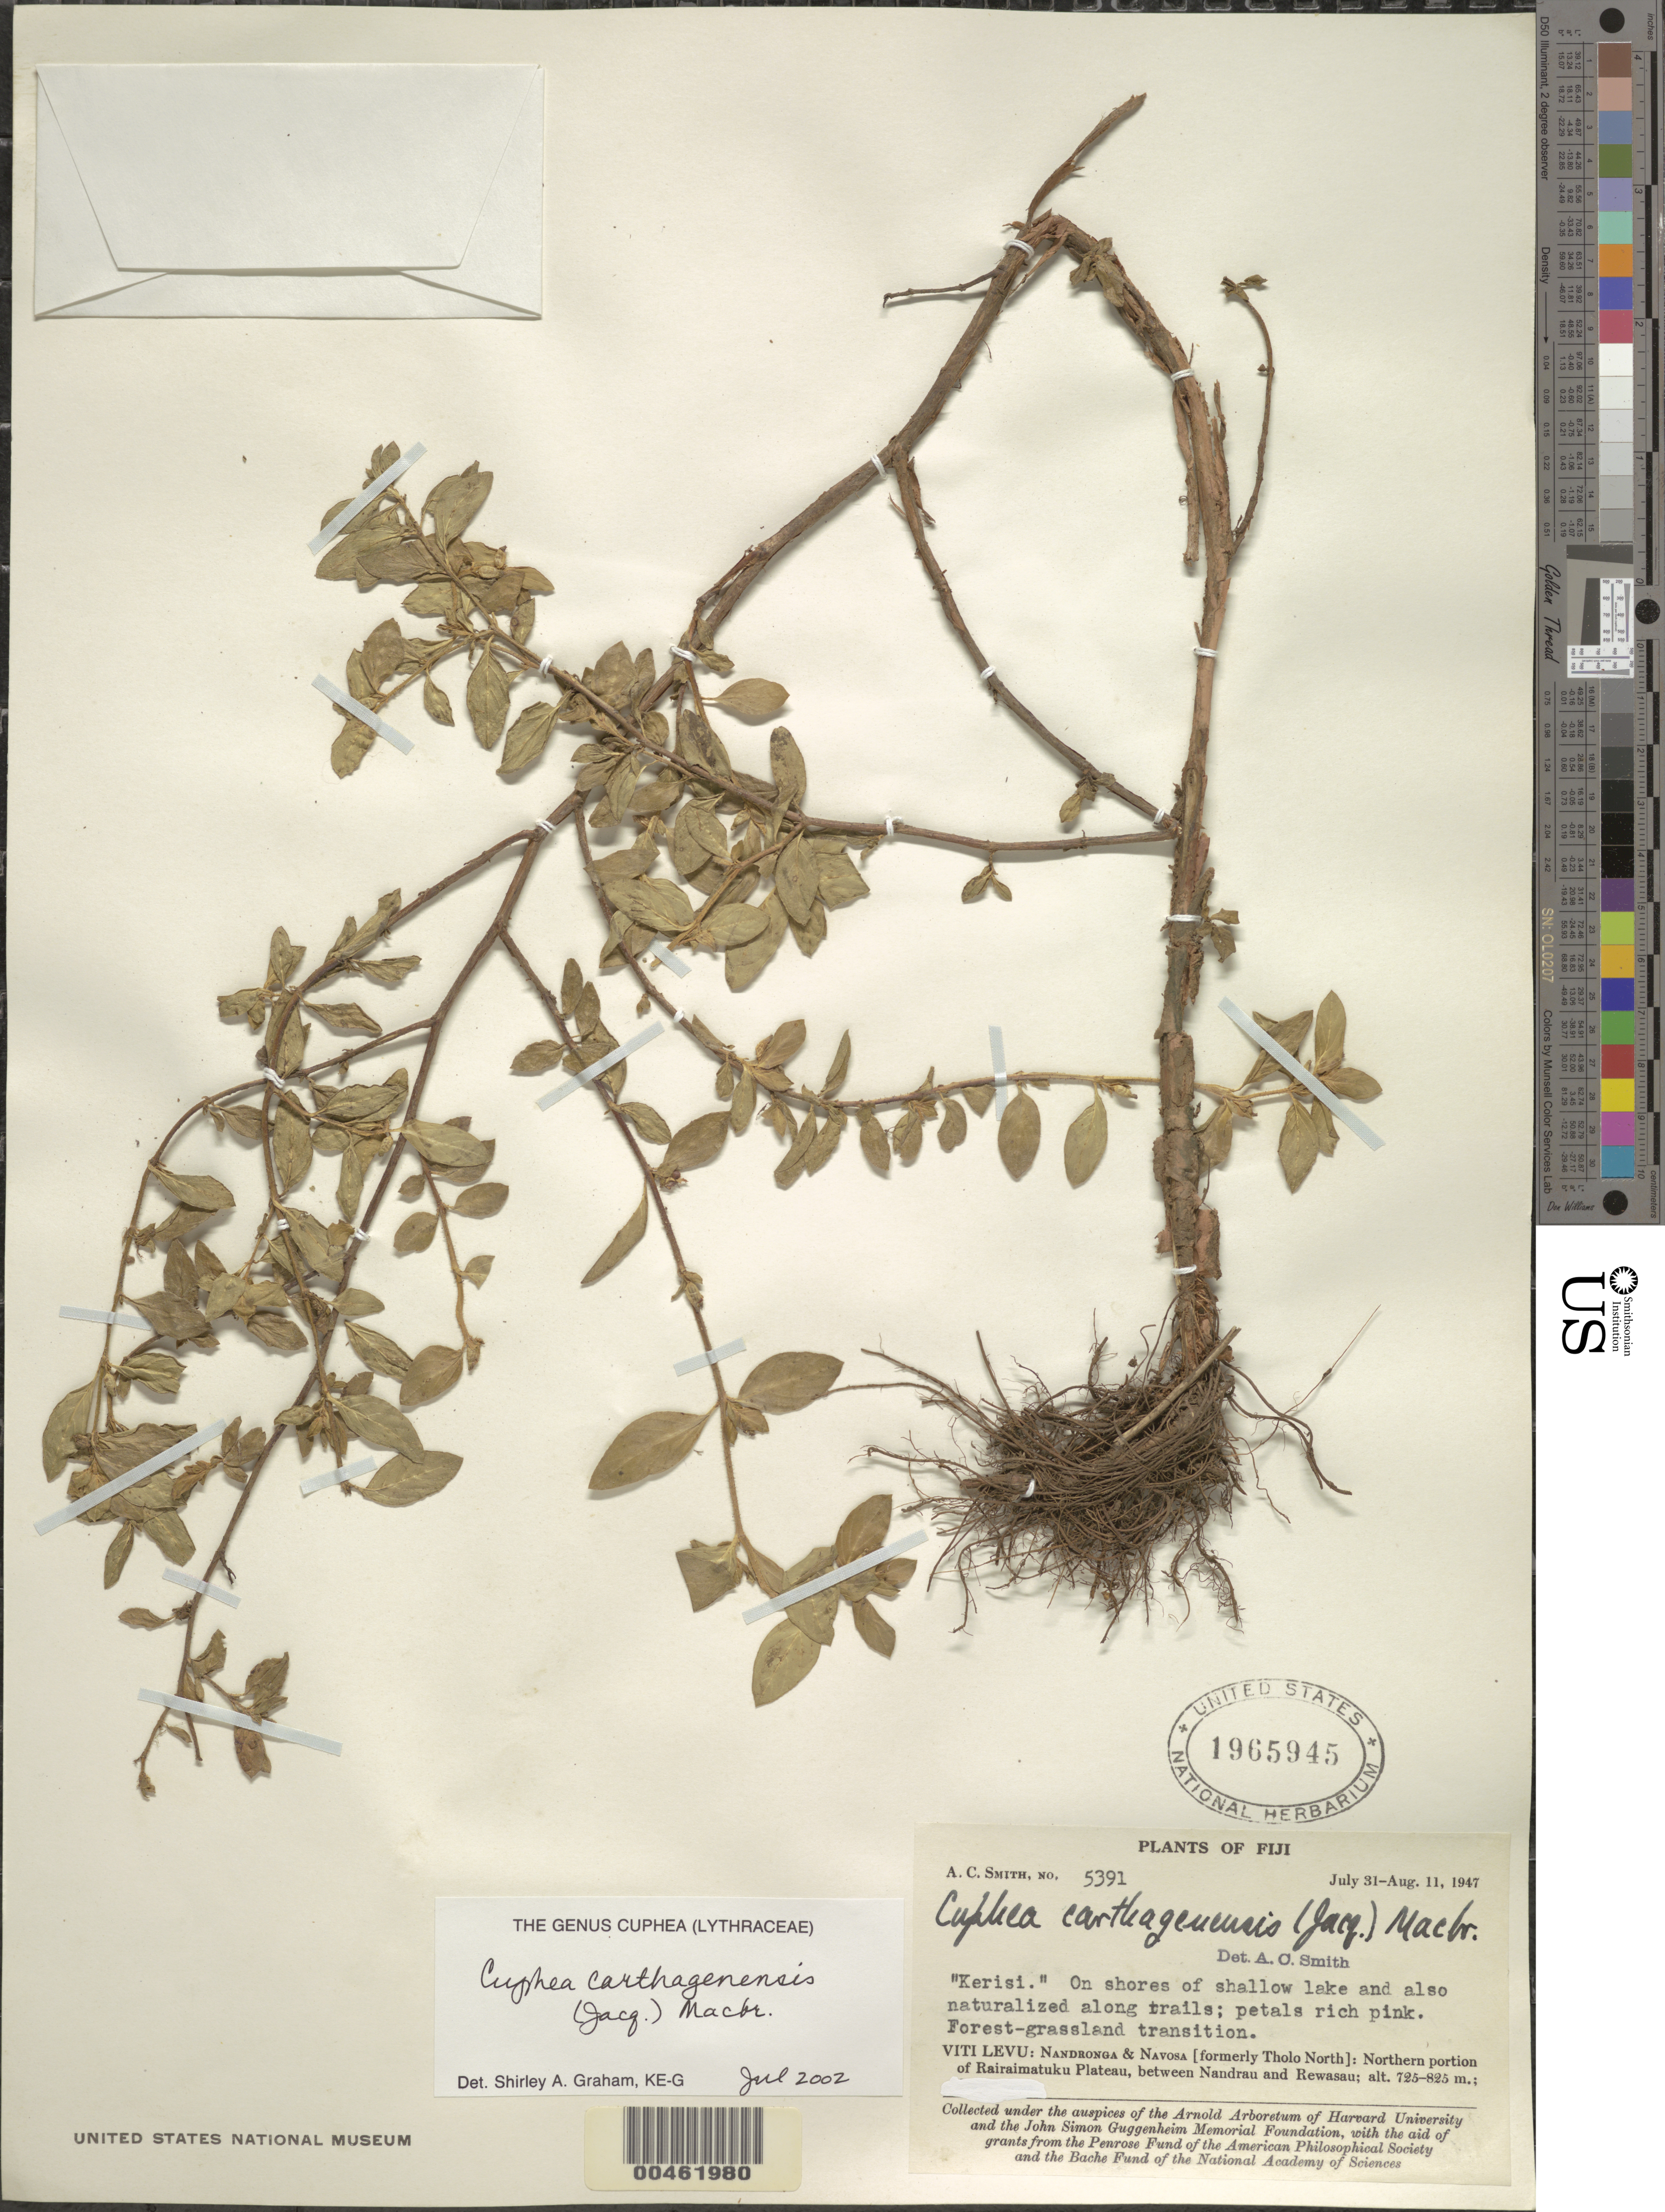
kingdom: Plantae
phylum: Tracheophyta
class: Magnoliopsida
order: Myrtales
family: Lythraceae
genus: Cuphea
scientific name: Cuphea carthagenensis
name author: (Jacq.) J.F. Macbr.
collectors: A. C. Smith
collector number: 5391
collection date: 1947-07-31/1947-08-11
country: Fiji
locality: Kerisi.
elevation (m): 725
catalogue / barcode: US 1965945